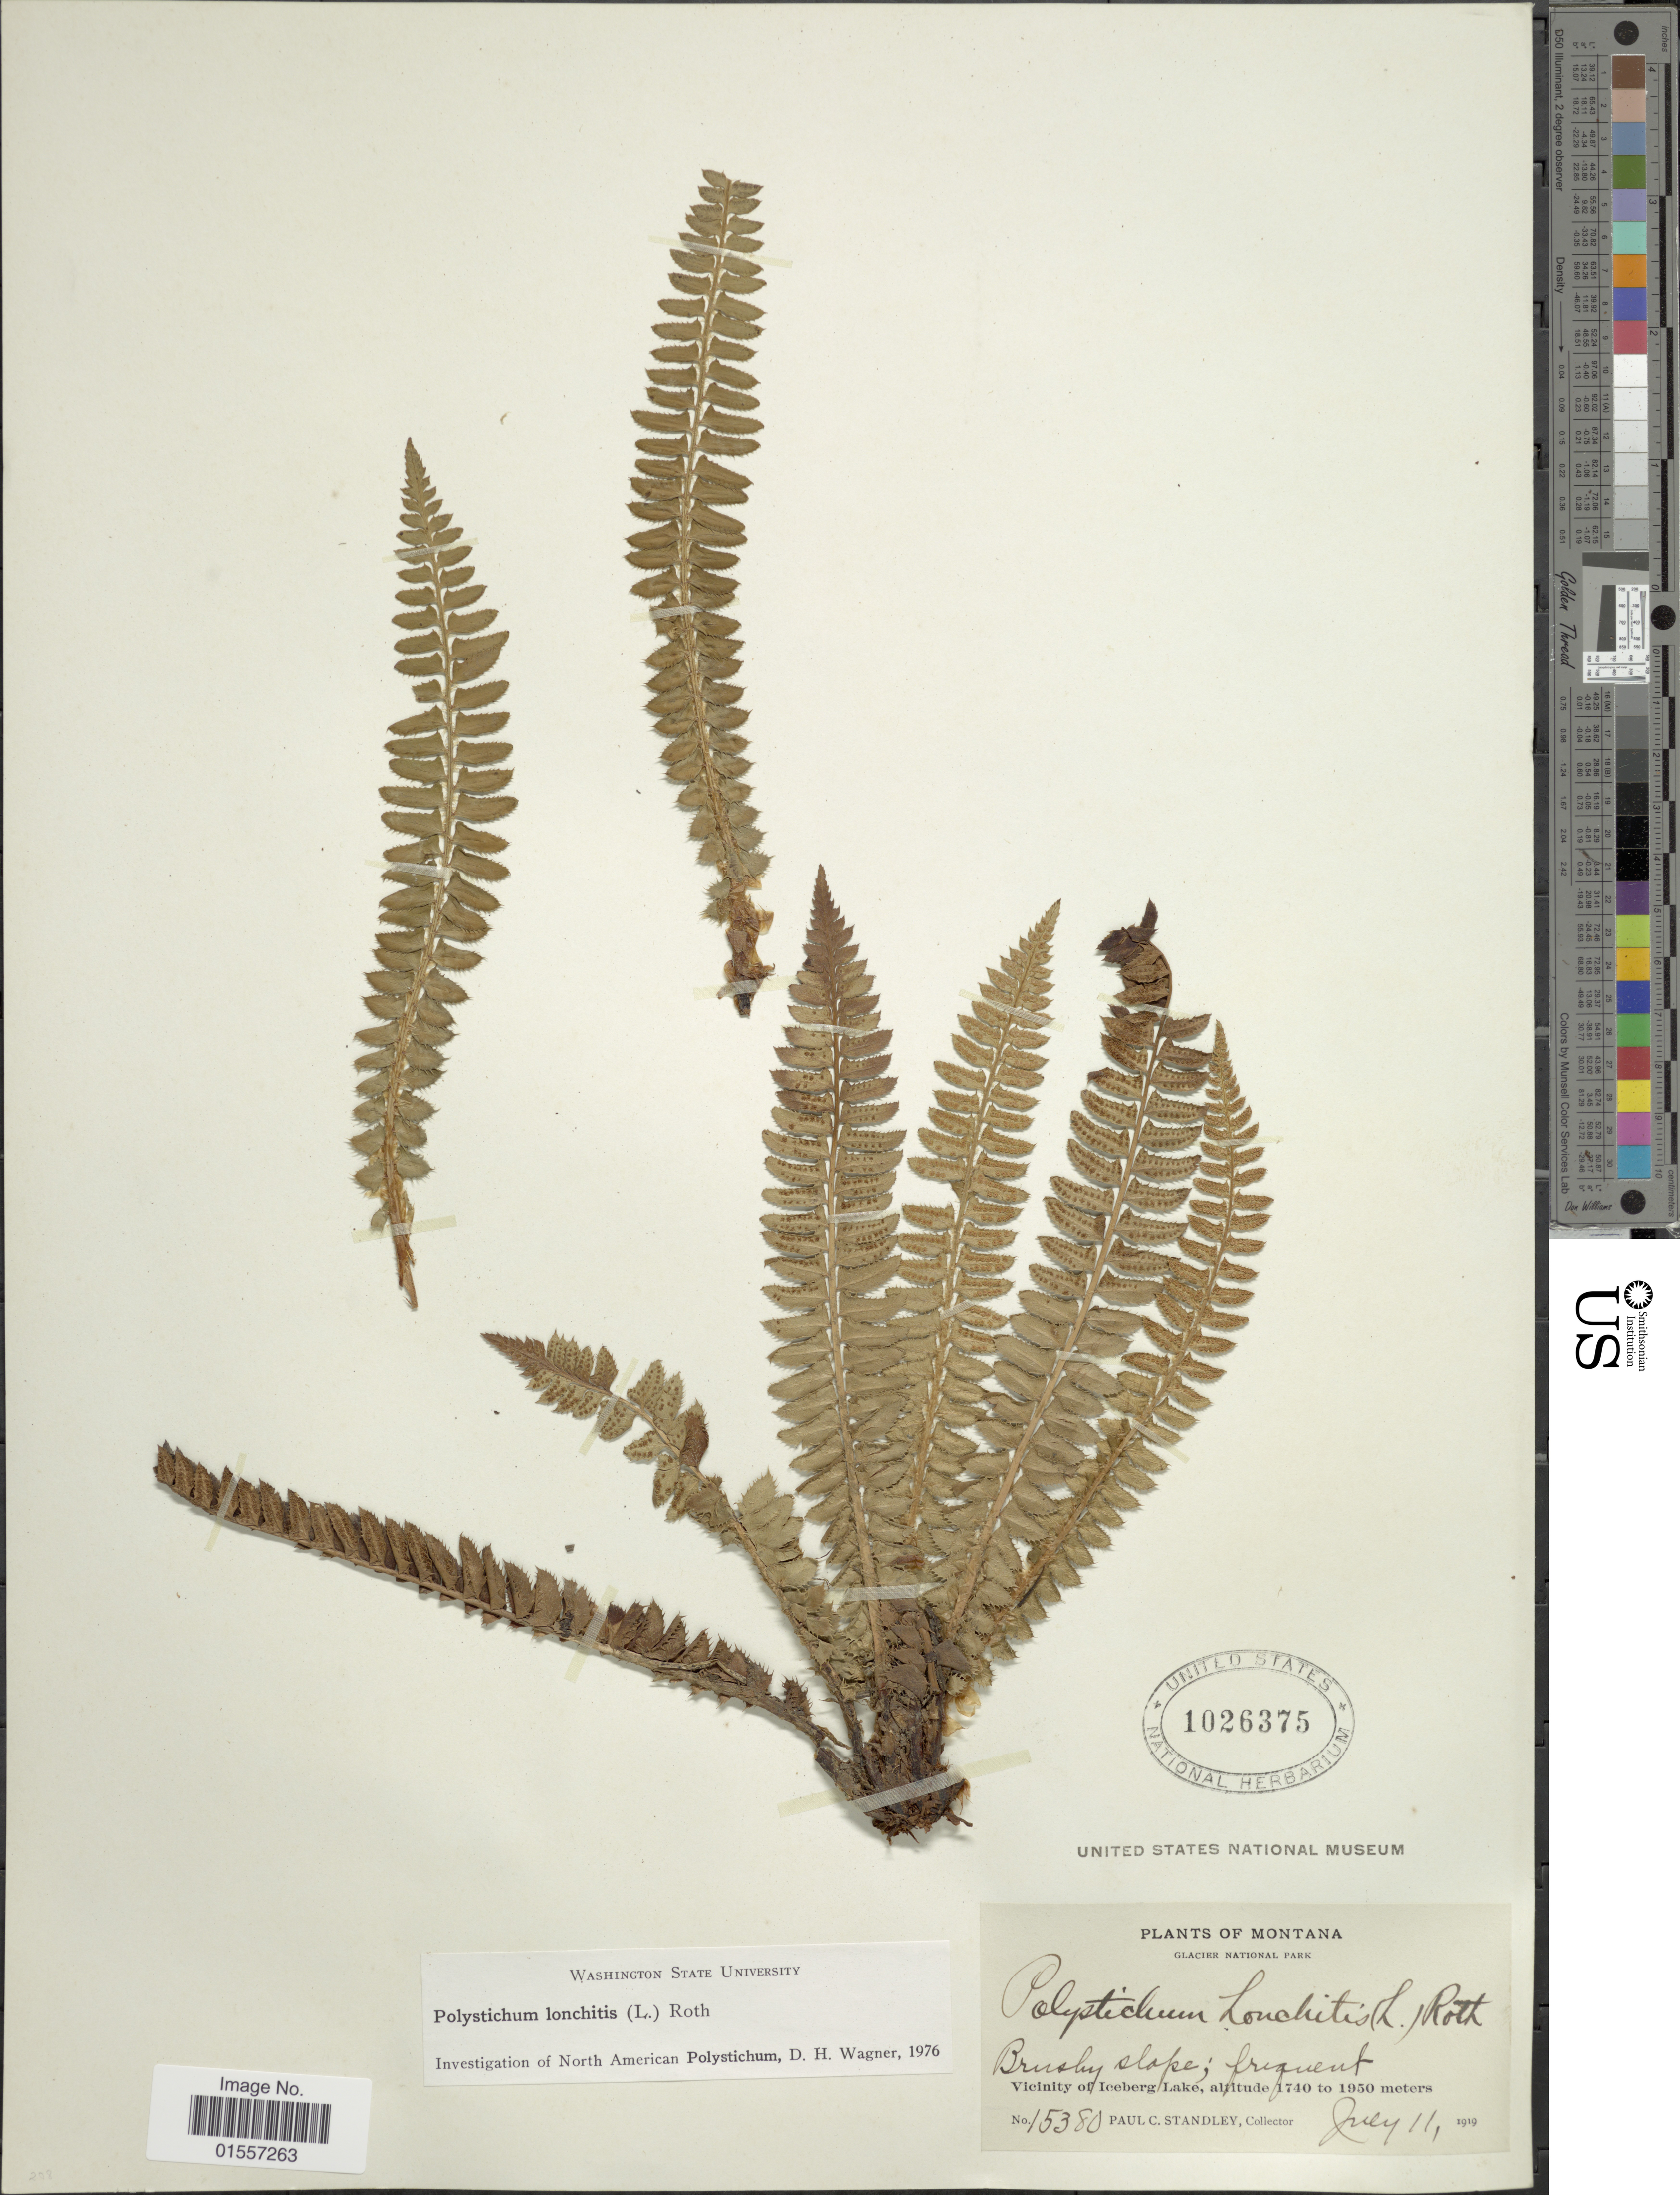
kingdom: Plantae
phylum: Tracheophyta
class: Polypodiopsida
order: Polypodiales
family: Dryopteridaceae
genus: Polystichum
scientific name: Polystichum lonchitis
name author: (Roth) L.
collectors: P. C. Standley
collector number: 15380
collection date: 1919-07-11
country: United States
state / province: Montana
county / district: Glacier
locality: Glacier National Park, Brushy slope; frequent, Vicinity of Iceberg Lake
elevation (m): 1740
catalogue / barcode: US 1026375